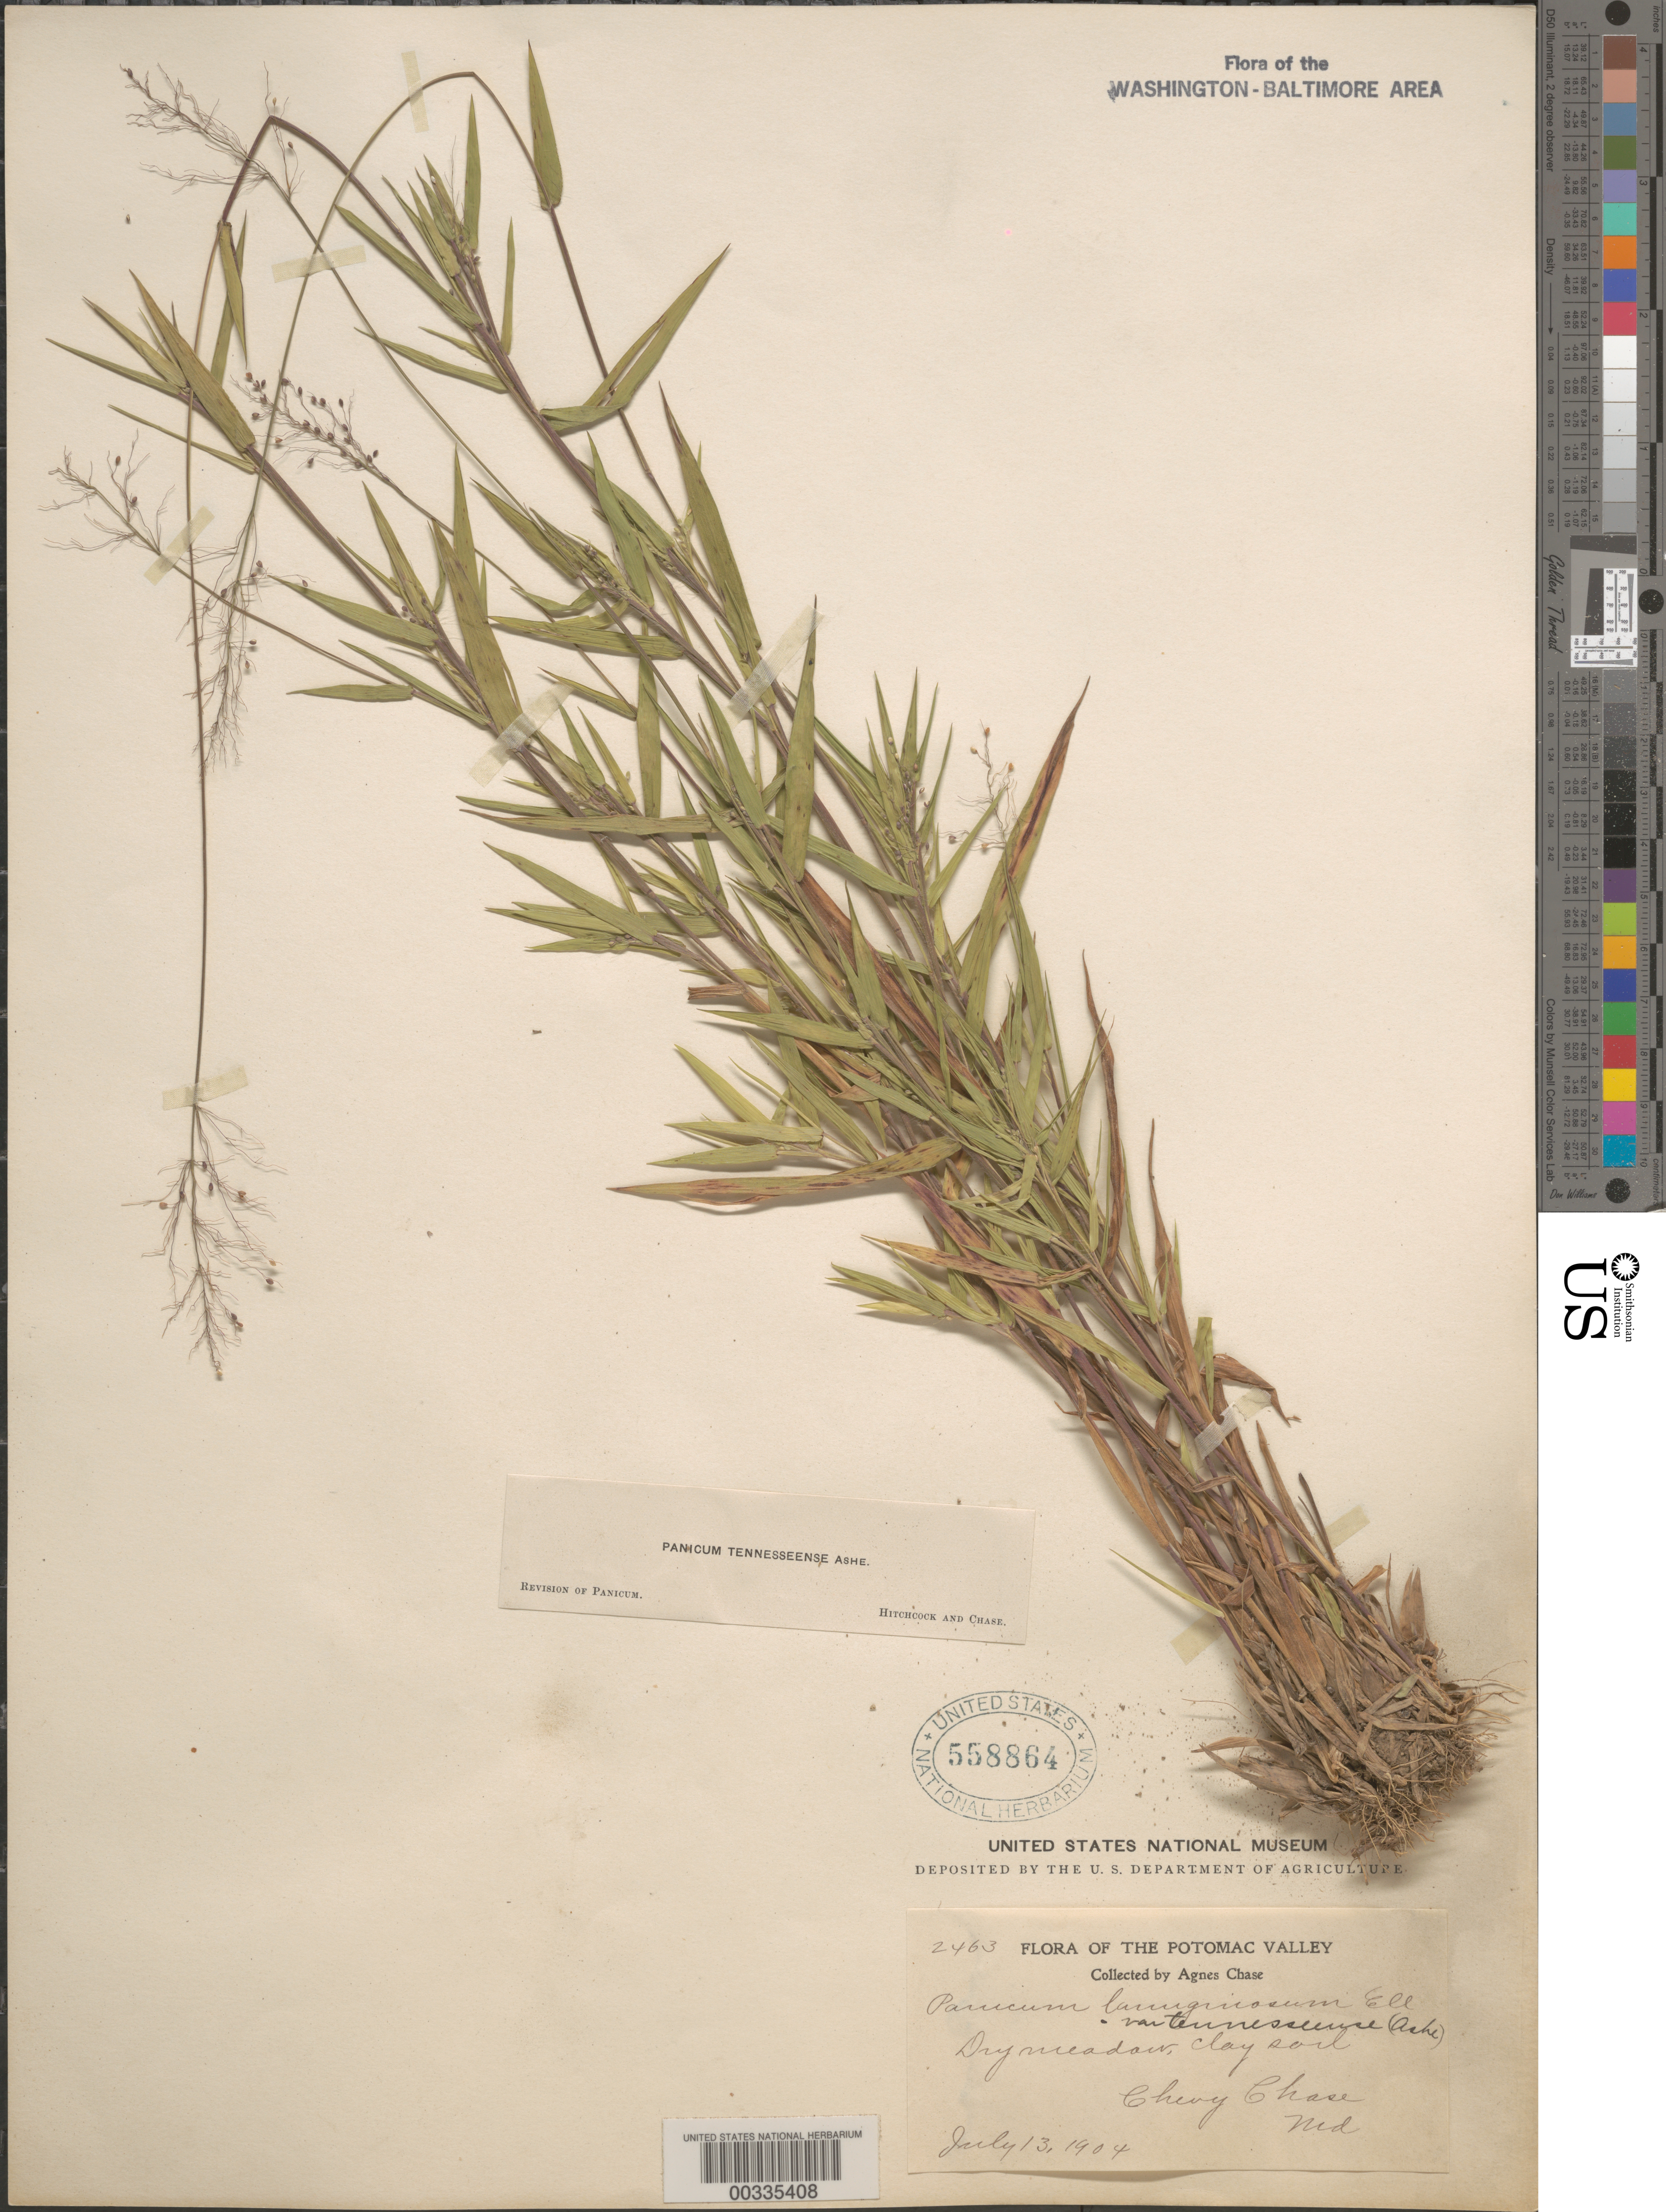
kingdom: Plantae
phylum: Tracheophyta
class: Liliopsida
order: Poales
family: Poaceae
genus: Dichanthelium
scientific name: Dichanthelium acuminatum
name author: (Sw.) Gould & C.A. Clark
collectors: A. Chase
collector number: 2463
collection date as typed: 13 Jun 1904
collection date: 1904-06-13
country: United States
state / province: Maryland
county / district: Montgomery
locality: Chevy Chase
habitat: Dry meadow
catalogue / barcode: US 558864